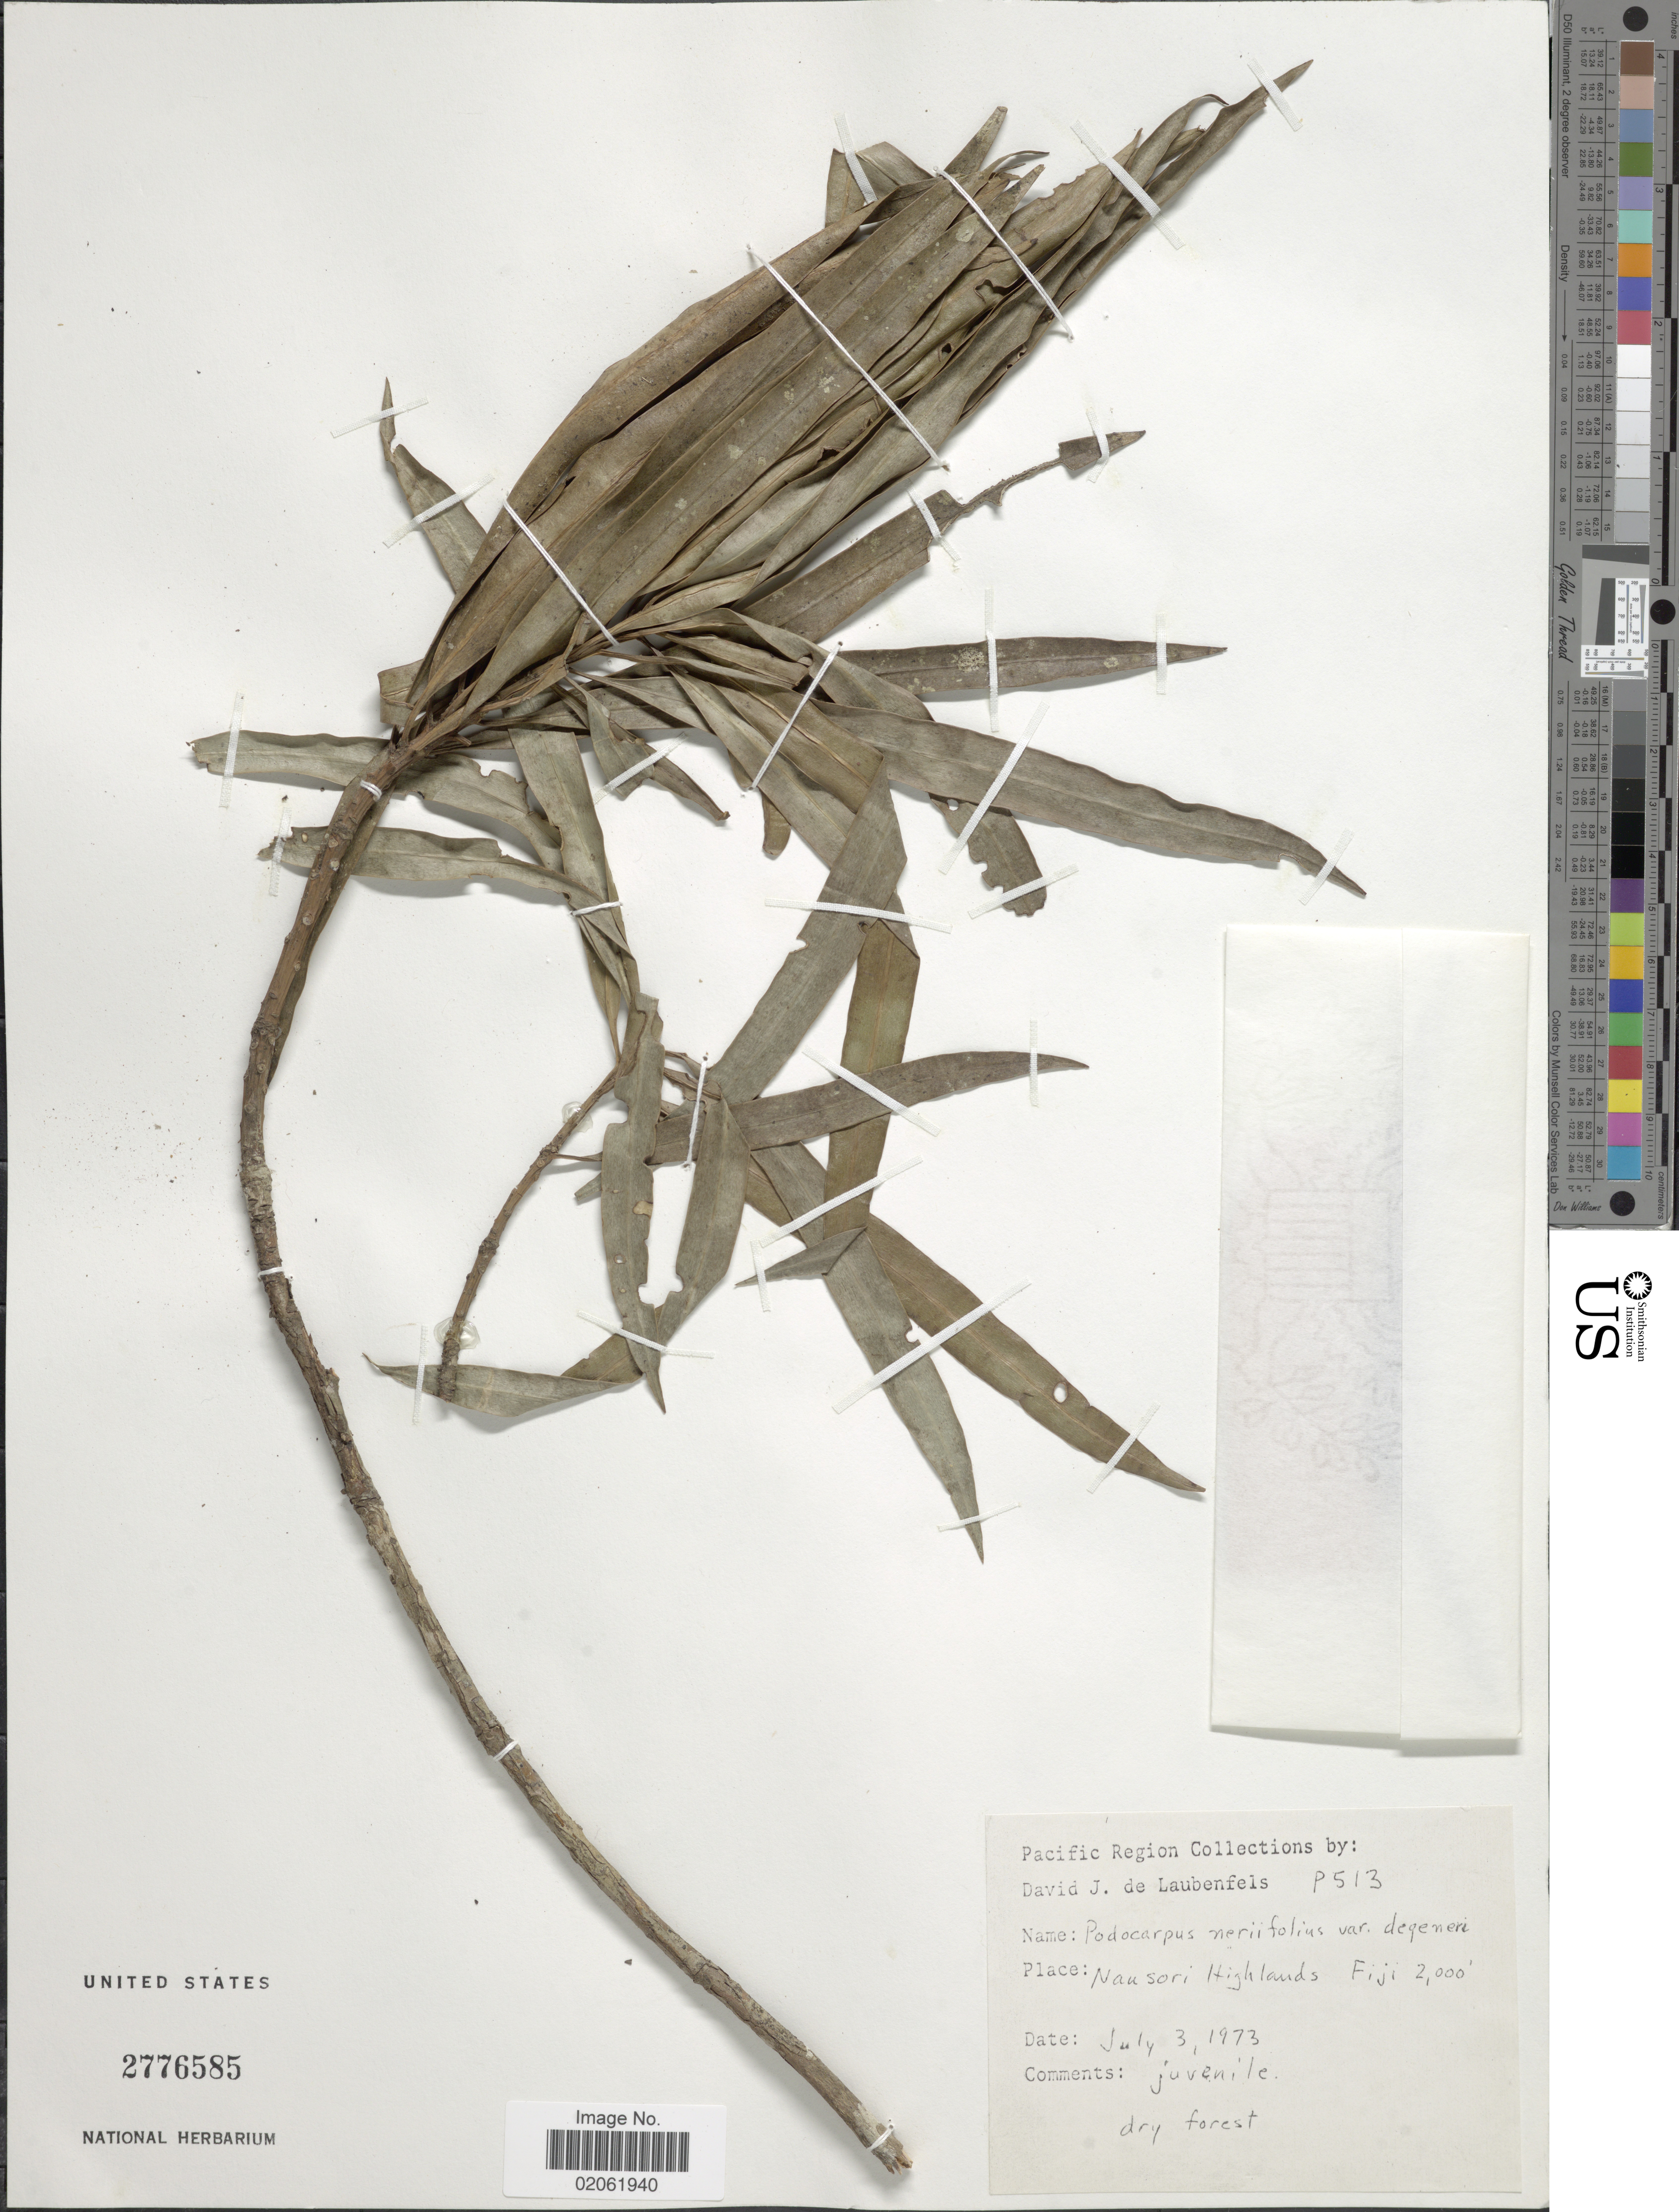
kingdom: Plantae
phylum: Tracheophyta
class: Pinopsida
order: Pinales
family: Podocarpaceae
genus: Podocarpus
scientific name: Podocarpus neriifolius var. degeneri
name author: N.E. Gray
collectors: D. J. de Laubenfels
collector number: P513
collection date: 1973-07-03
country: Fiji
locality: Nansori Highlands, Fiji. Pacific Region.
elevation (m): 610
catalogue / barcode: US 2776585